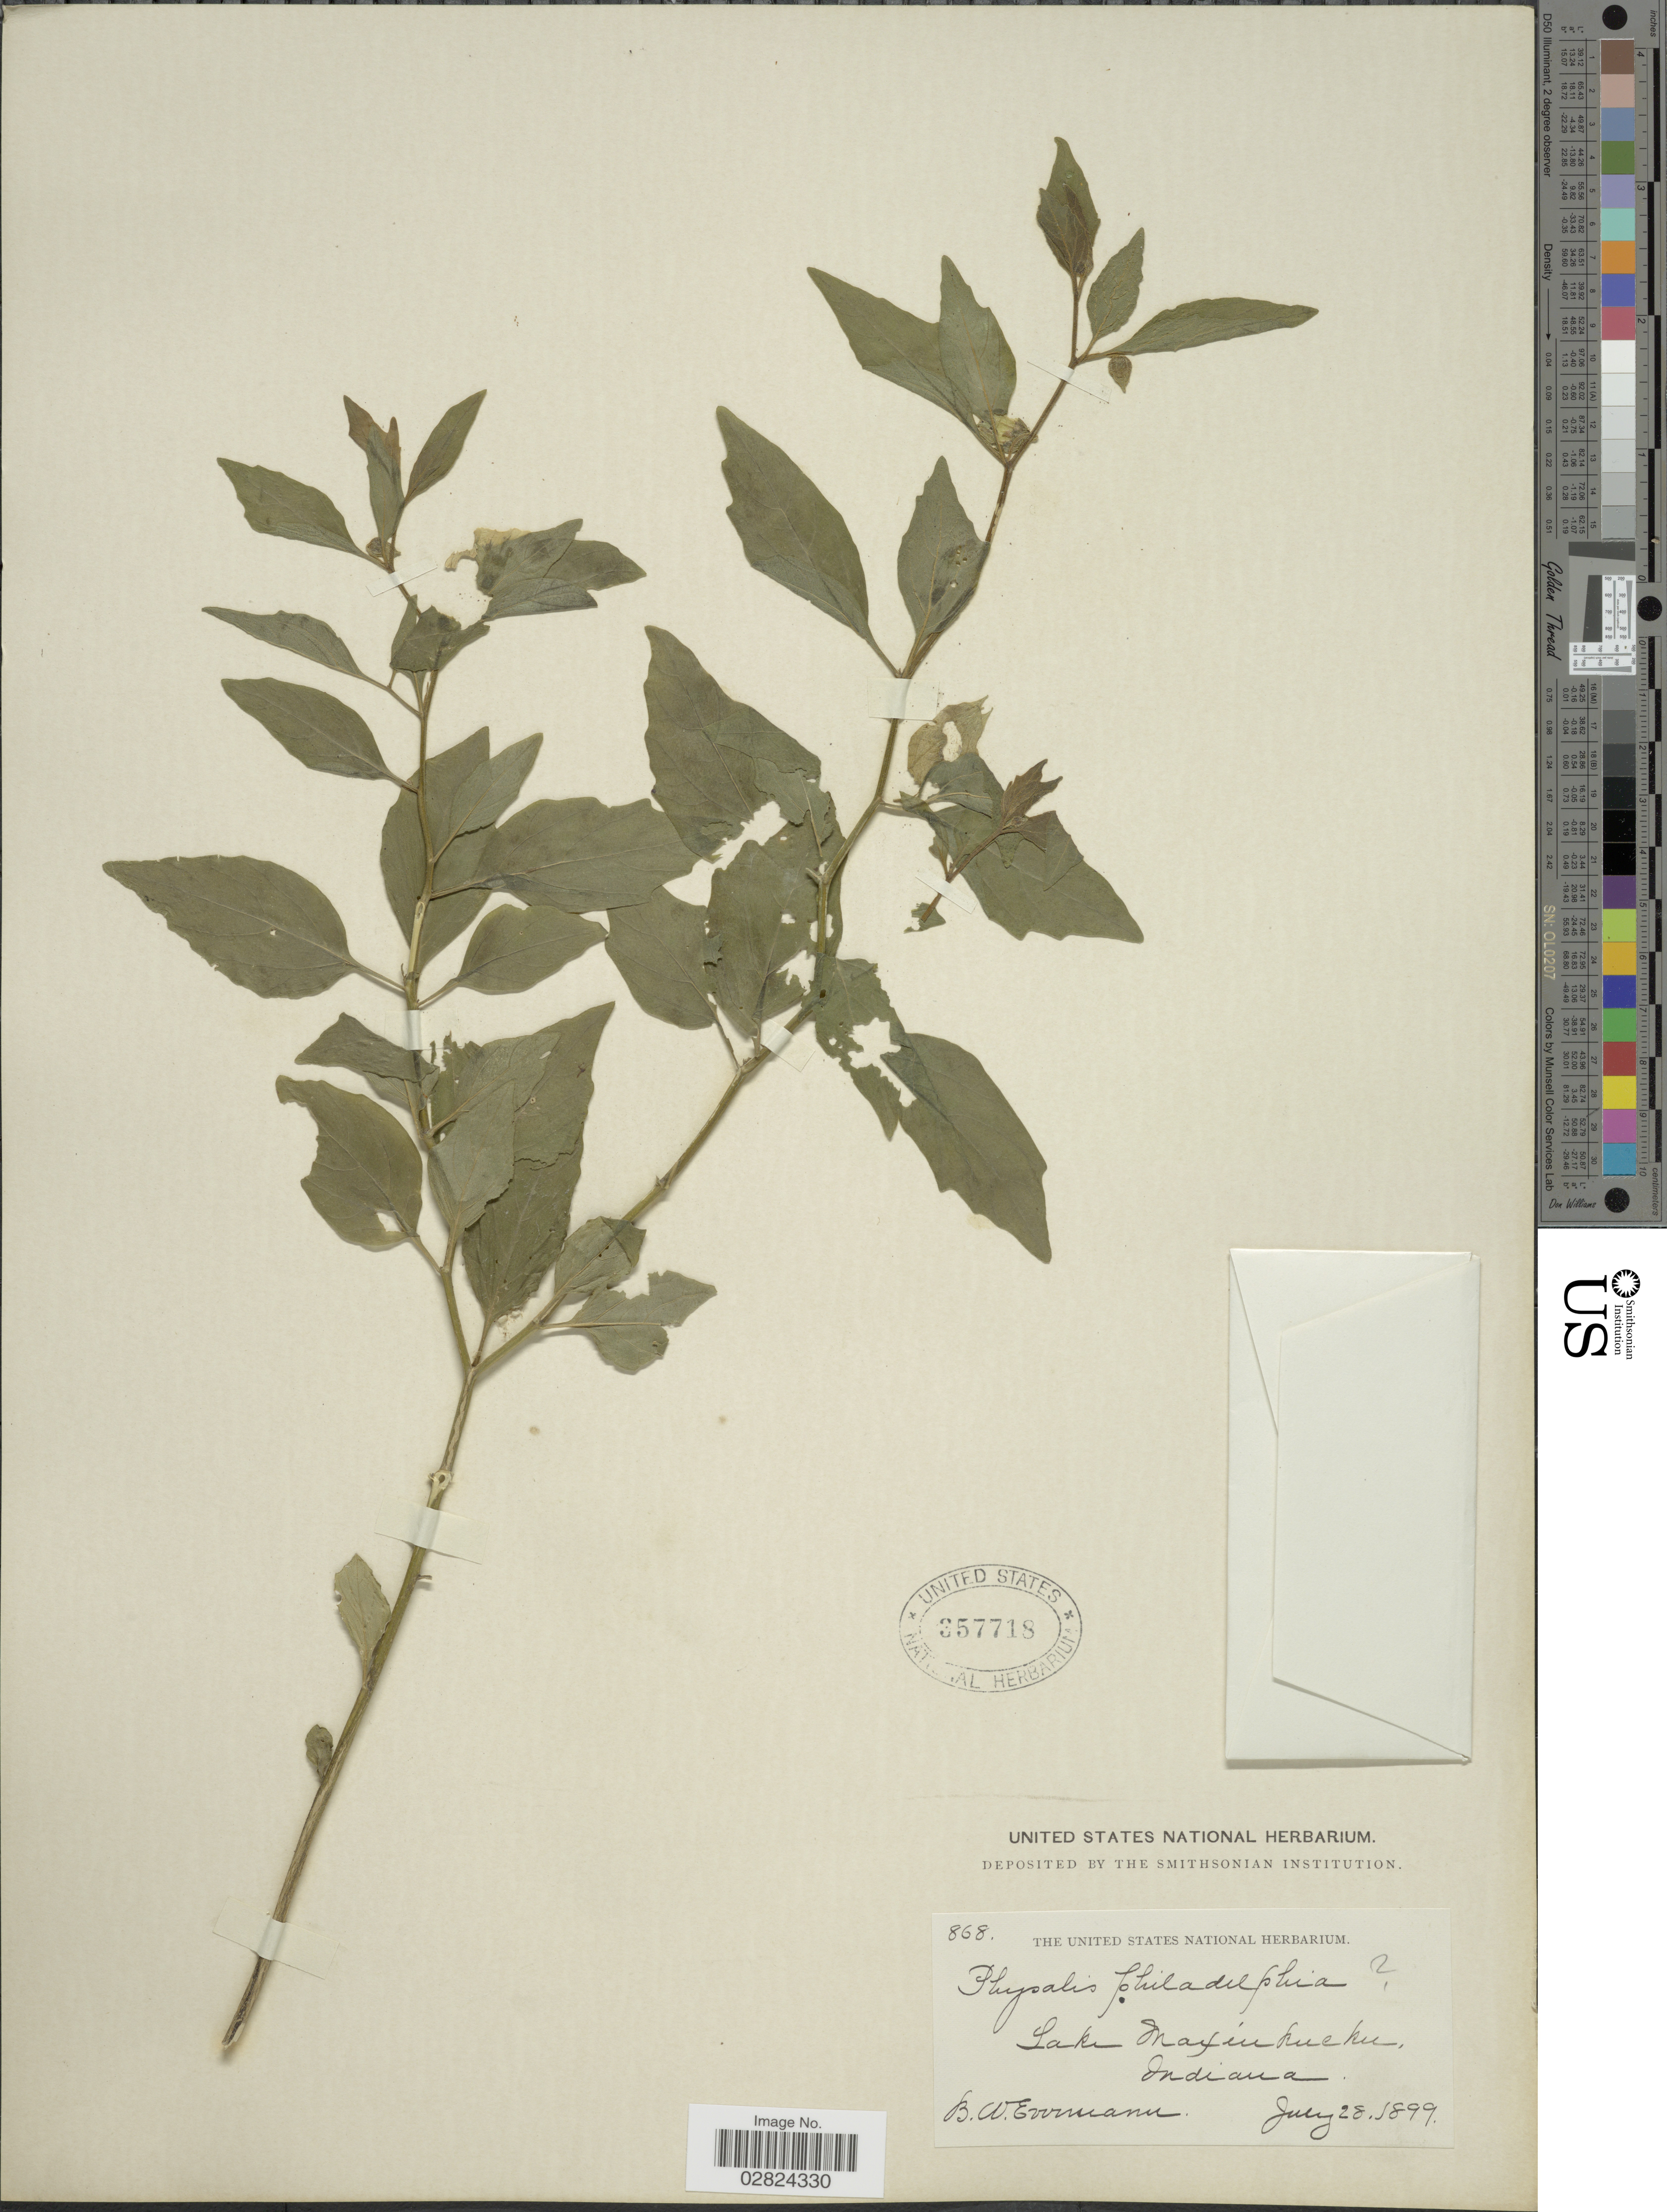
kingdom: Plantae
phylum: Tracheophyta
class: Magnoliopsida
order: Solanales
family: Solanaceae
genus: Physalis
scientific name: Physalis virginiana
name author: Mill.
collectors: B. W. Evermann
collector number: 868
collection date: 1899-07-28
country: United States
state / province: Indiana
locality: Lake Maxinkuckee.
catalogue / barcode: US 357718